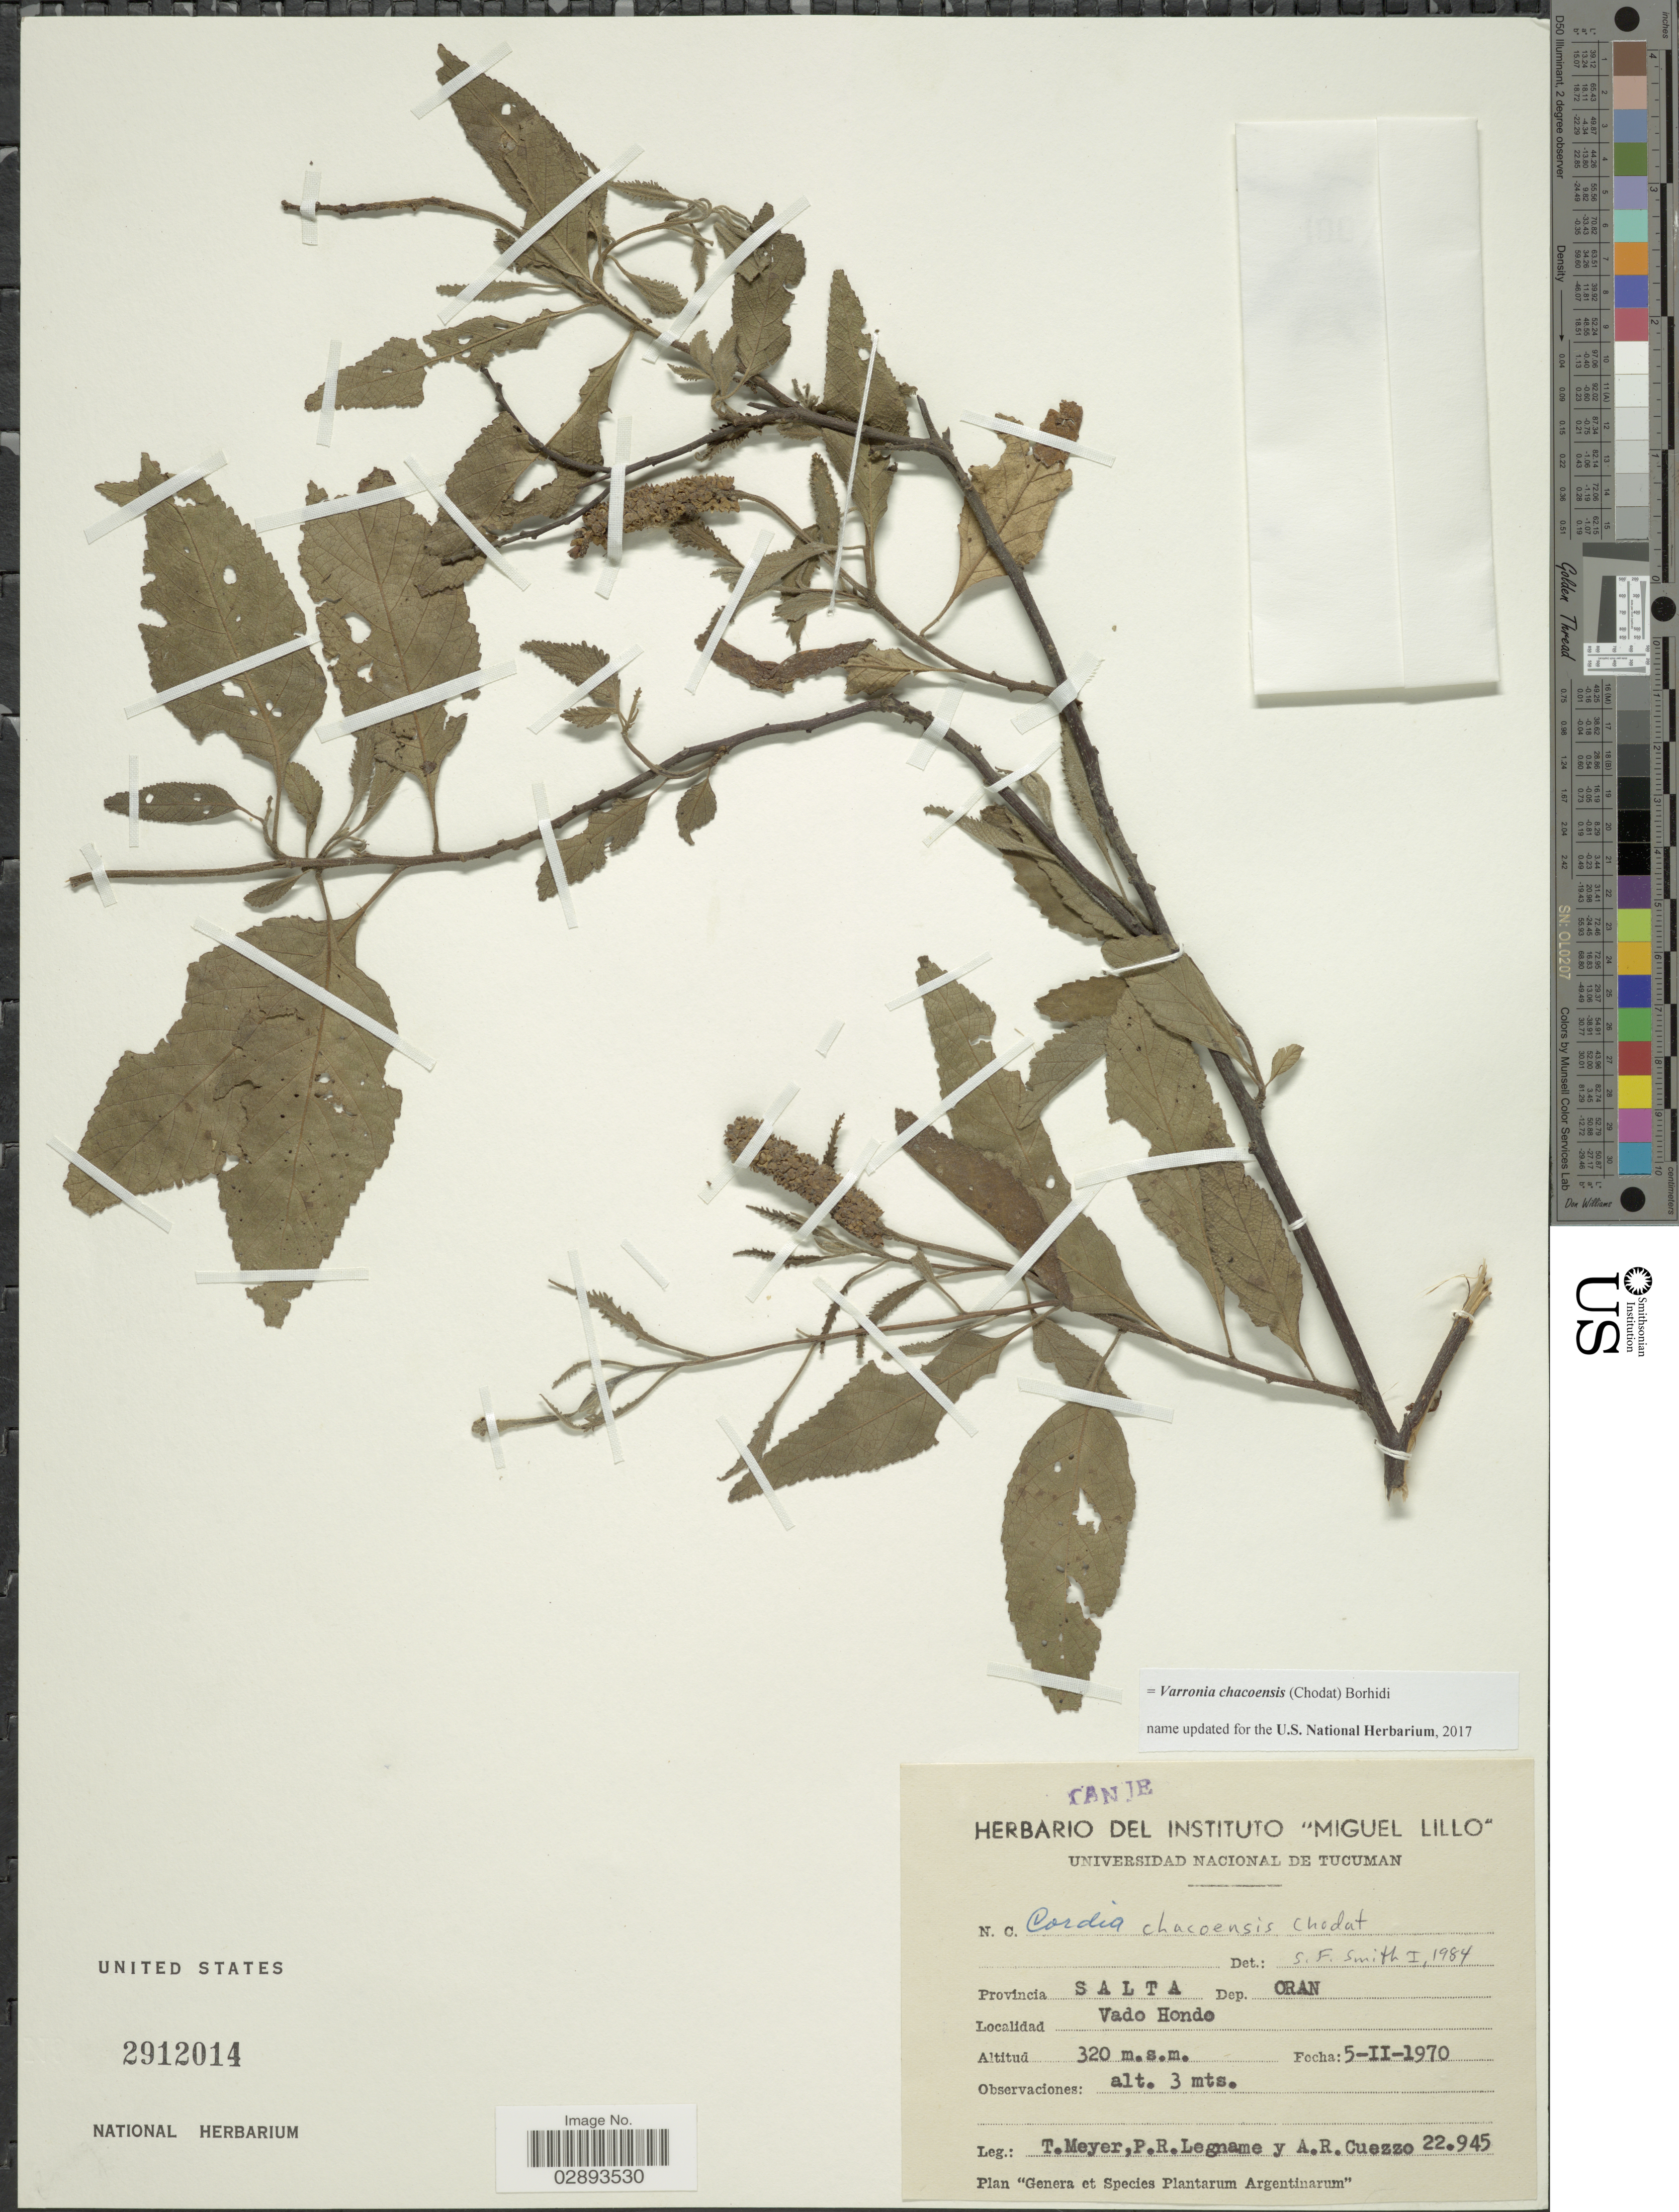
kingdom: Plantae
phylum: Tracheophyta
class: Magnoliopsida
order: Boraginales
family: Cordiaceae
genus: Varronia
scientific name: Varronia chacoensis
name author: (Chodat) Borhidi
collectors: T. Meyer, P. R. Legname & A. Cuezzo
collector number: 22945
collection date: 1970-02-05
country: Argentina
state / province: Salta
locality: Provincia Salta, Dep. Oran, Vado Hondo.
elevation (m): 320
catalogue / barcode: US 2912014